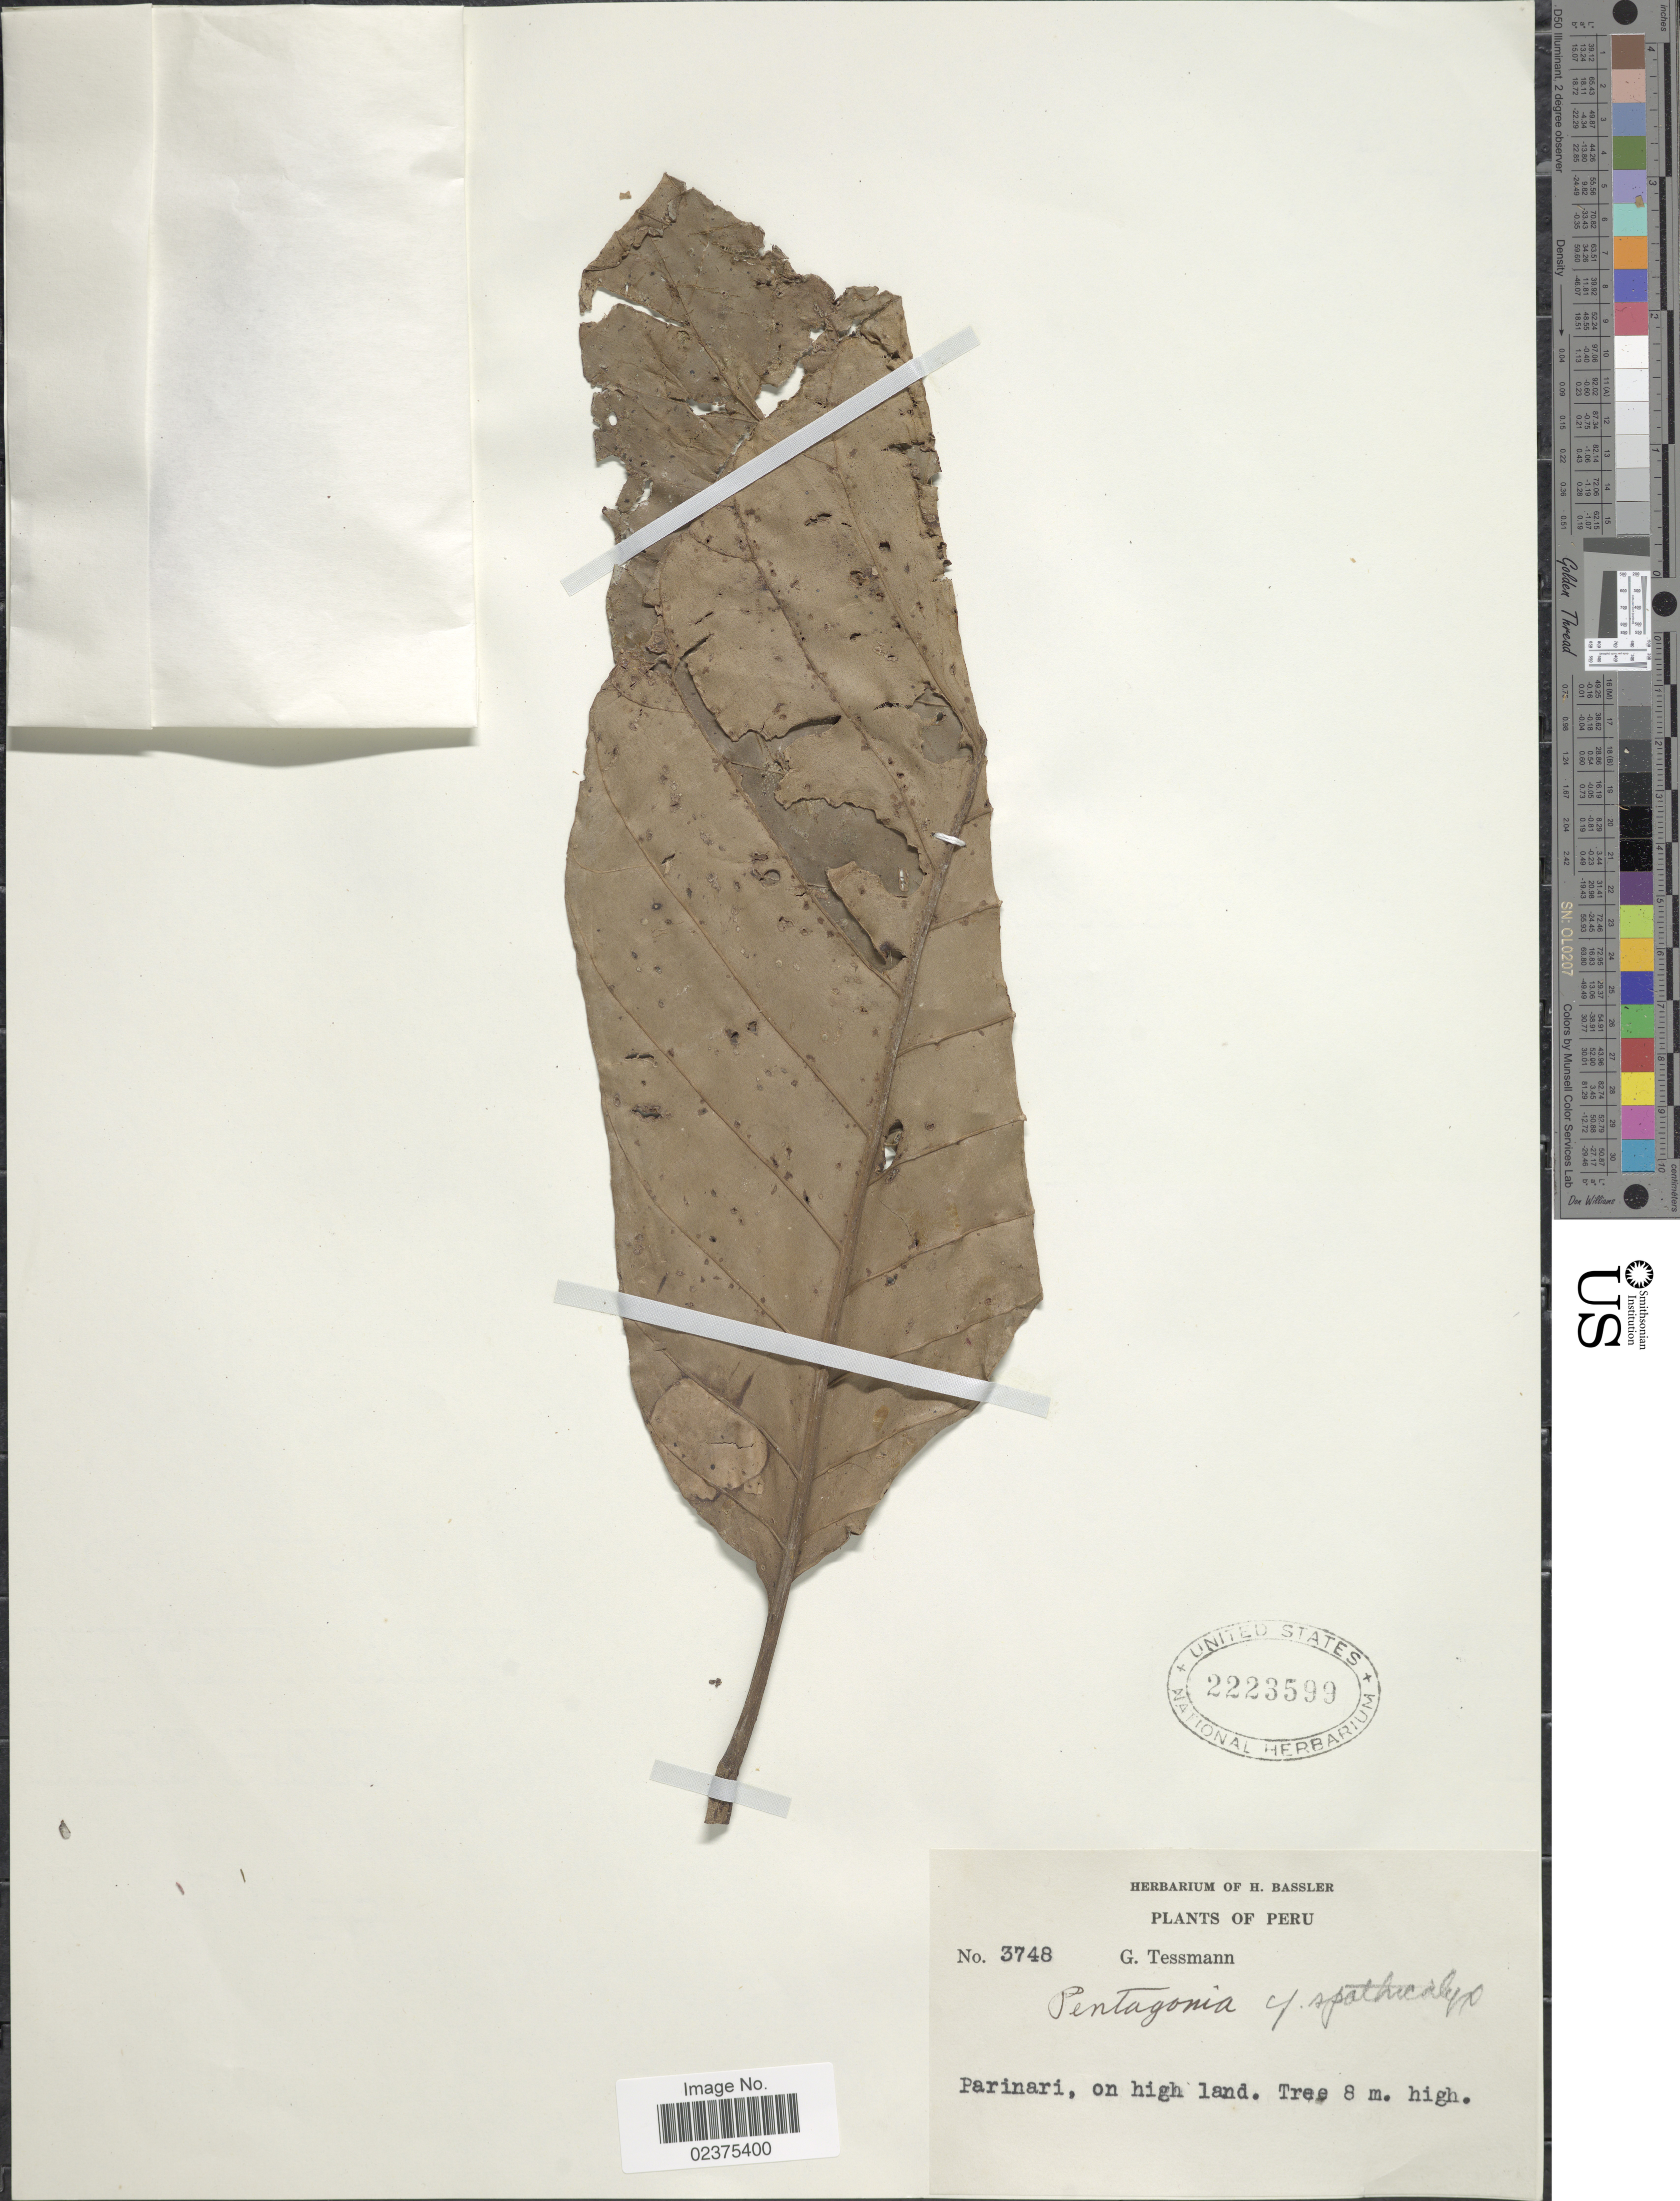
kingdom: Plantae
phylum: Tracheophyta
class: Magnoliopsida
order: Gentianales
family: Rubiaceae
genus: Pentagonia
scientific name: Pentagonia spathicalyx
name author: K. Schum.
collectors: G. Tessmann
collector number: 3748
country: Peru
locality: Parinari, on high land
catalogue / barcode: US 2223599